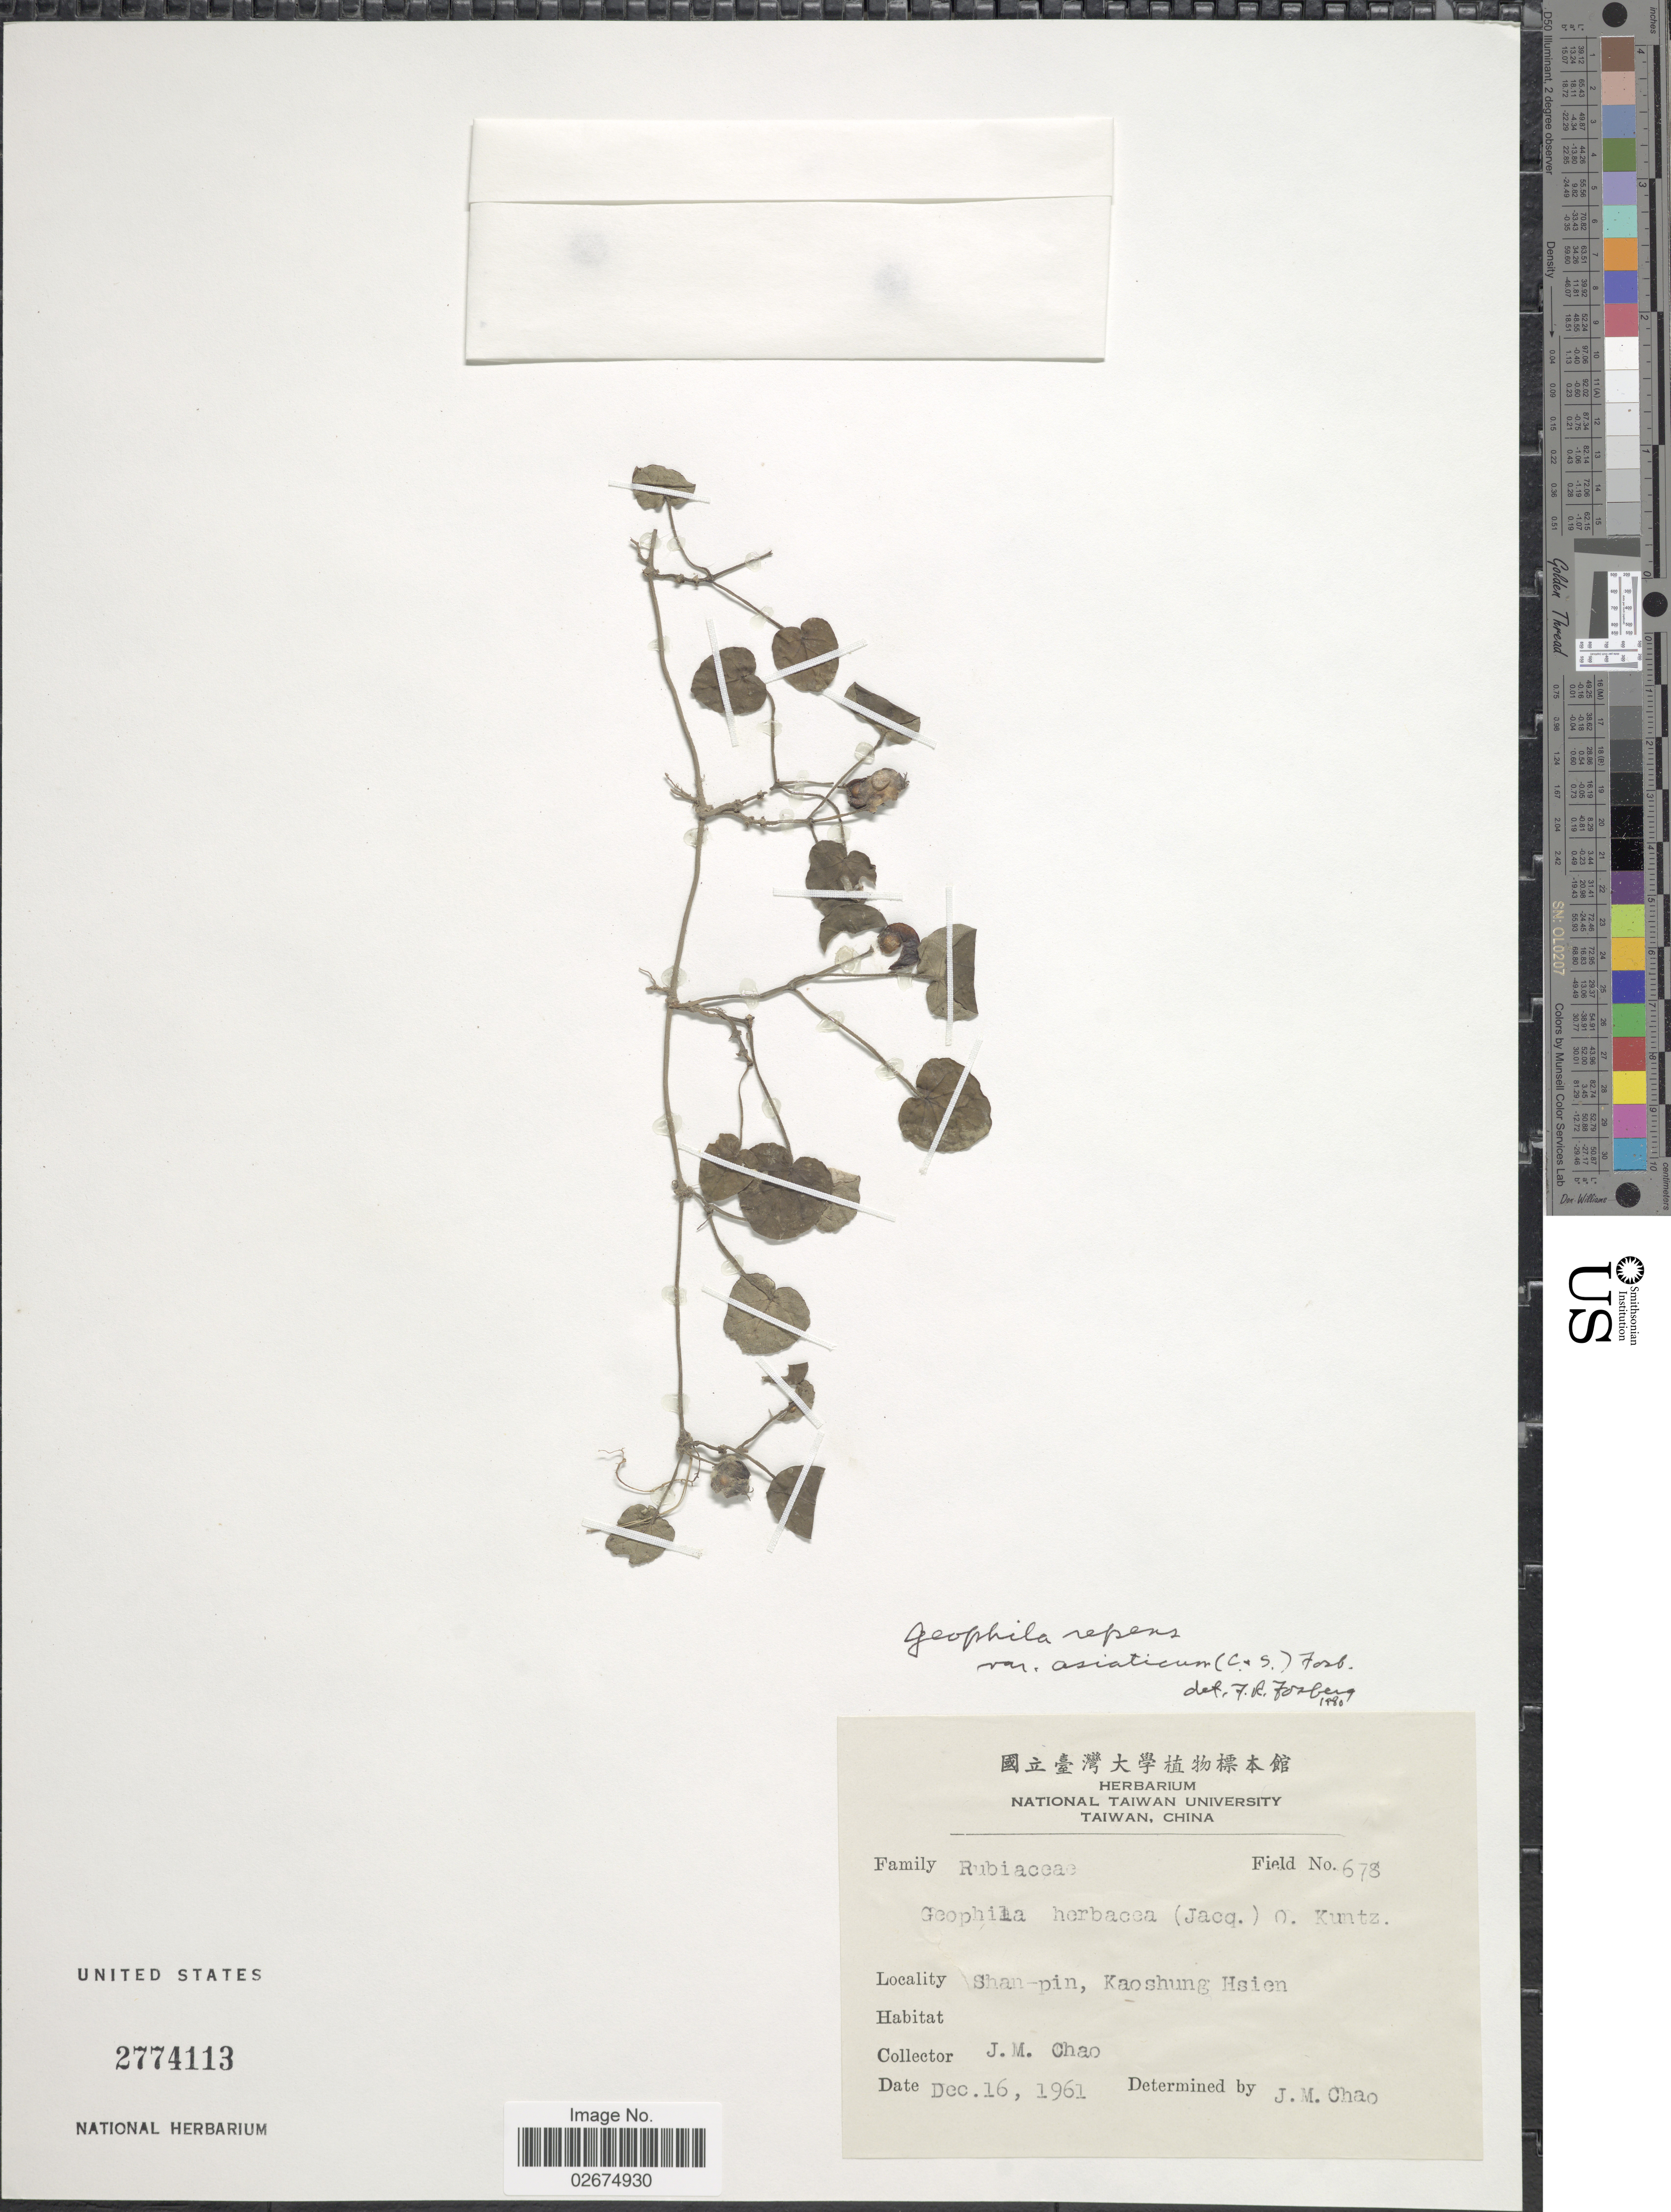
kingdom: Plantae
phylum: Tracheophyta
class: Magnoliopsida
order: Gentianales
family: Rubiaceae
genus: Geophila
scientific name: Geophila repens var. asiatica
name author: (Cham. & Schltdl.) Fosberg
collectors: J. Chao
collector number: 678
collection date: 1961-12-16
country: Taiwan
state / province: Kaohsiung City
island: Taiwan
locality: Shan-pin, Kaoshung City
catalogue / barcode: US 2774113